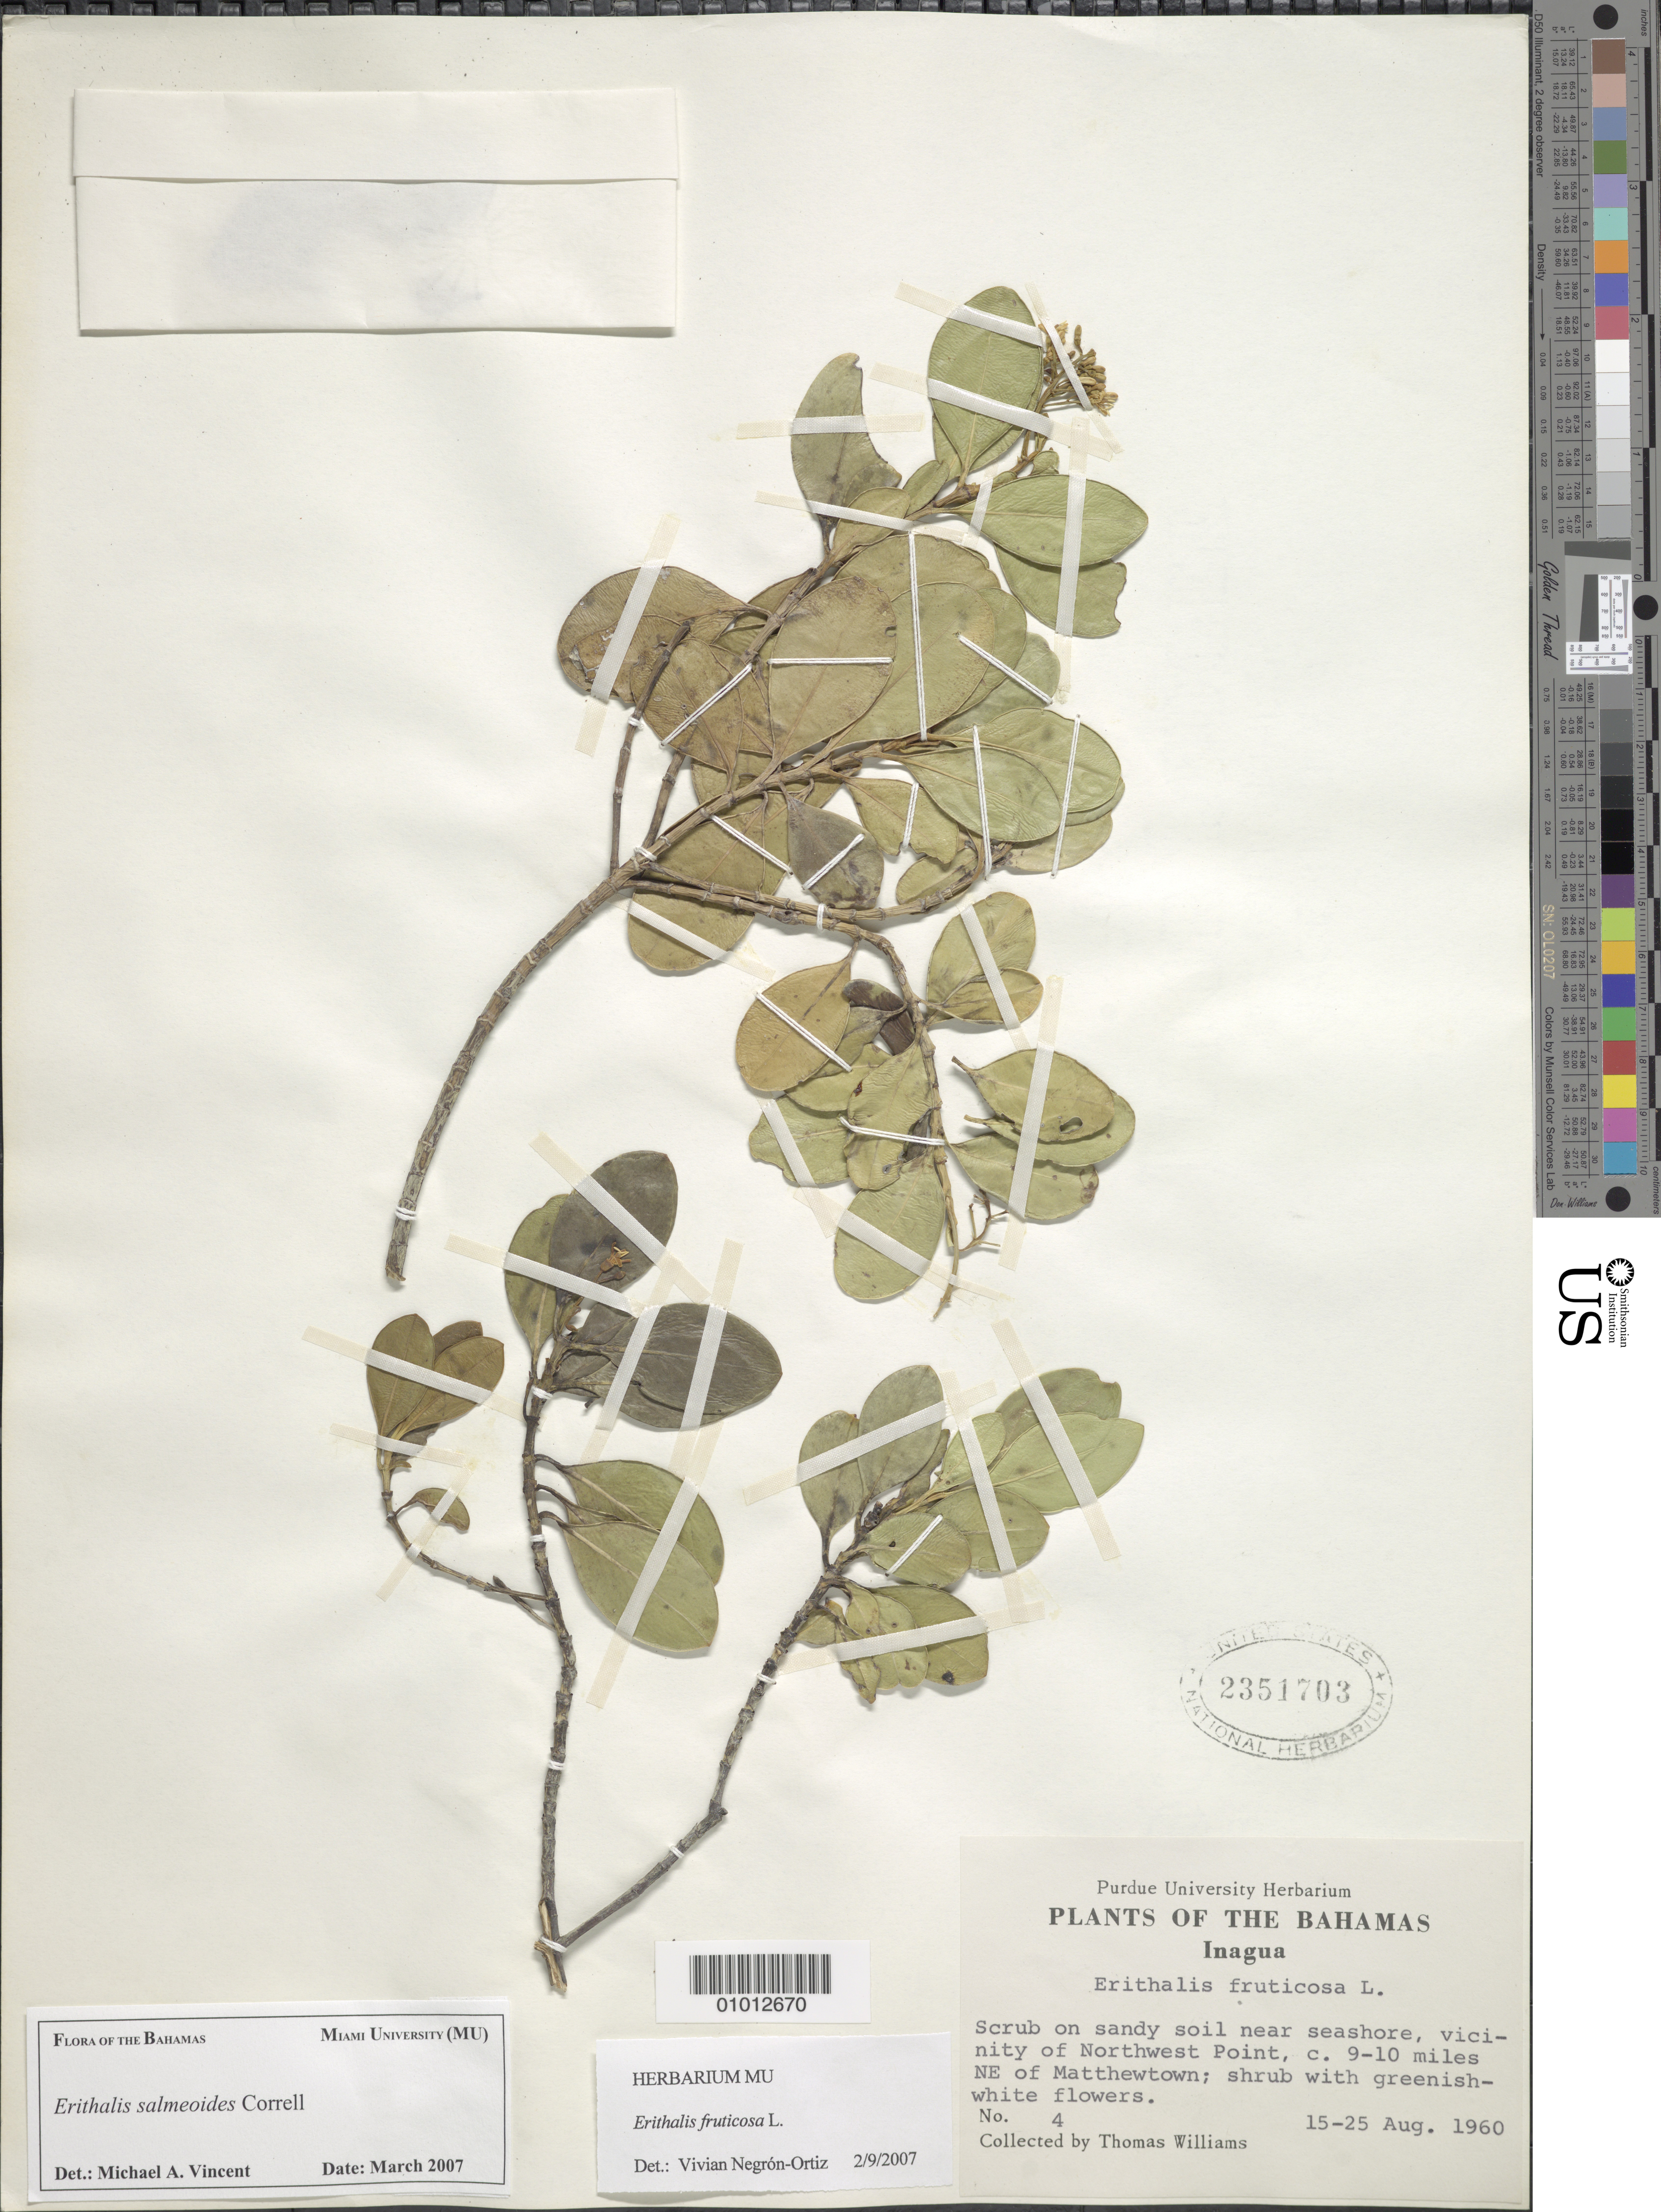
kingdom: Plantae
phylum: Tracheophyta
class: Magnoliopsida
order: Gentianales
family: Rubiaceae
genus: Erithalis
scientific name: Erithalis salmeoides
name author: Correll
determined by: Vincent, Michael A.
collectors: T. Williams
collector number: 4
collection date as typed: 15 Aug 1960 to 25 Aug 1960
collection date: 1960-08-15/1960-08-25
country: Bahamas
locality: Inagua, vicinity of Northwest Point, ca. 9-10 miles NE of Matthewtown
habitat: Scrub on sandy soil near seashore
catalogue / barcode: US 2351703